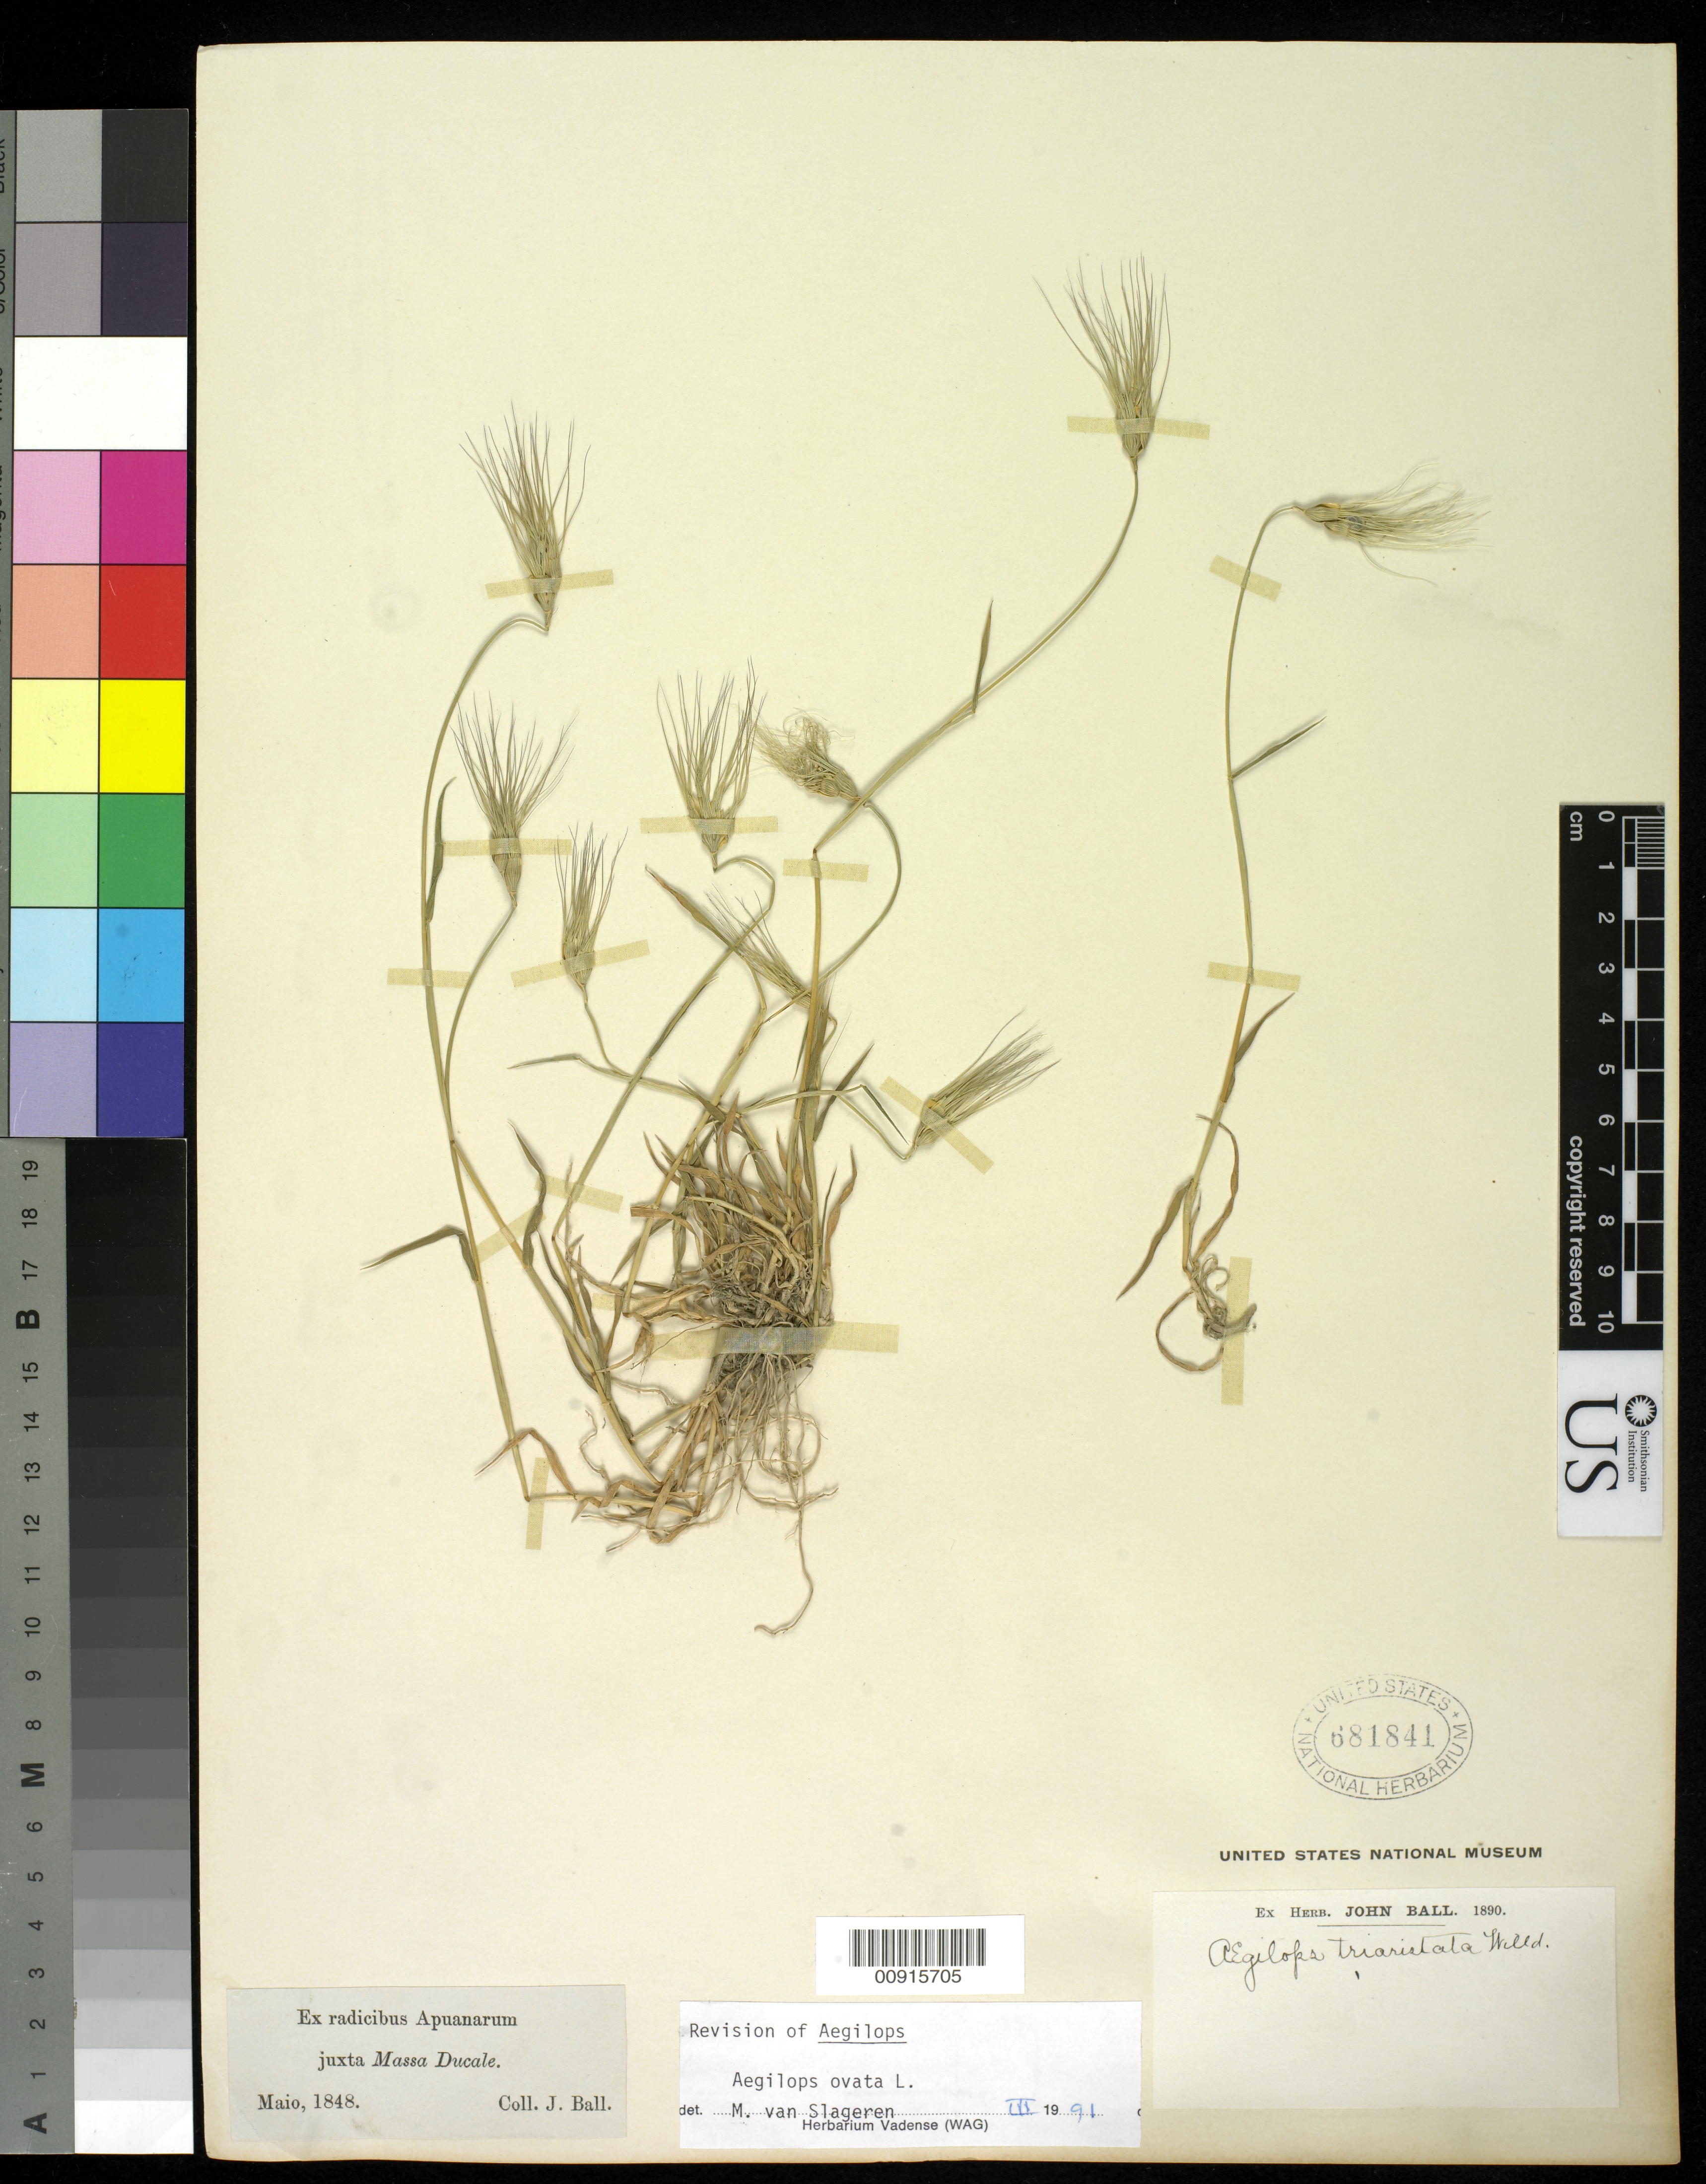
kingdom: Plantae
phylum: Tracheophyta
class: Liliopsida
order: Poales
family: Poaceae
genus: Aegilops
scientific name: Aegilops neglecta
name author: Req. ex Bertol.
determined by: Poaceae Reorganization Project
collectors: J. Ball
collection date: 1848-05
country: Italy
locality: ex radicibus Apuanarum juxta Massa Ducale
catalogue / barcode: US 681841